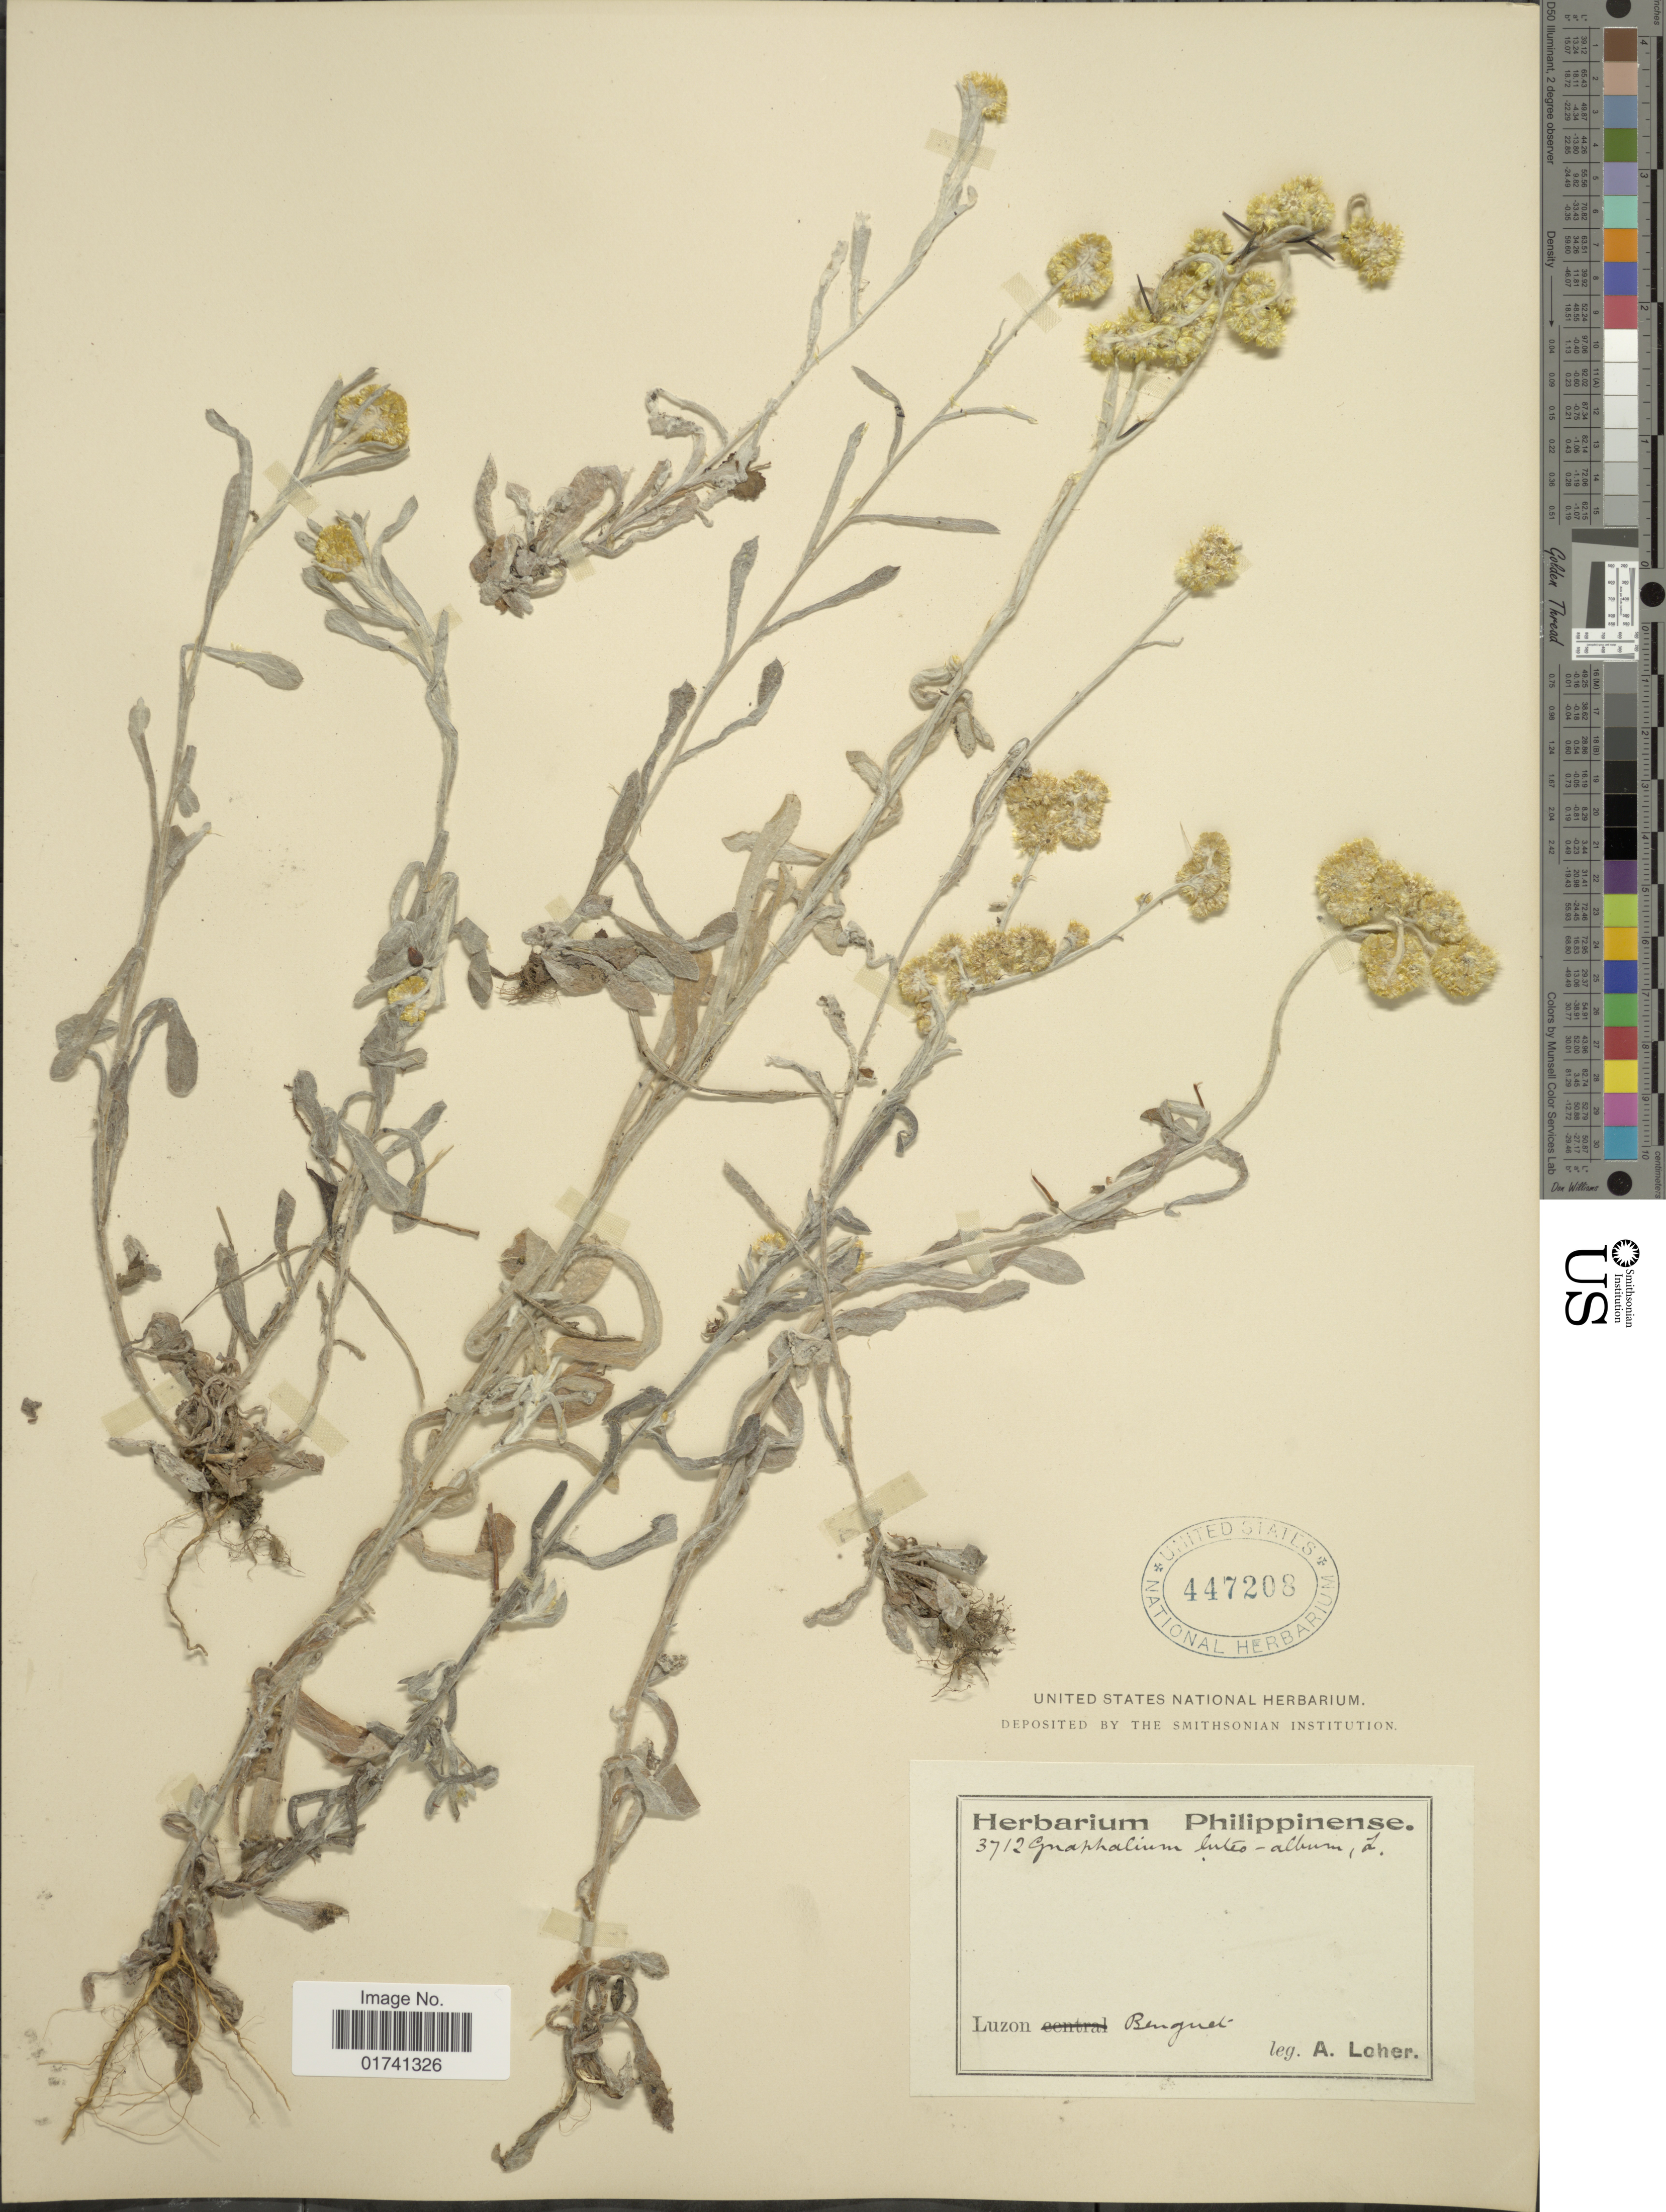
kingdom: Plantae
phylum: Tracheophyta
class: Magnoliopsida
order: Asterales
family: Asteraceae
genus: Laphangium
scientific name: Laphangium luteoalbum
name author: (L.) Tzvelev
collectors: A. Loher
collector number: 3712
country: Philippines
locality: Benguet.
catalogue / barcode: US 447208